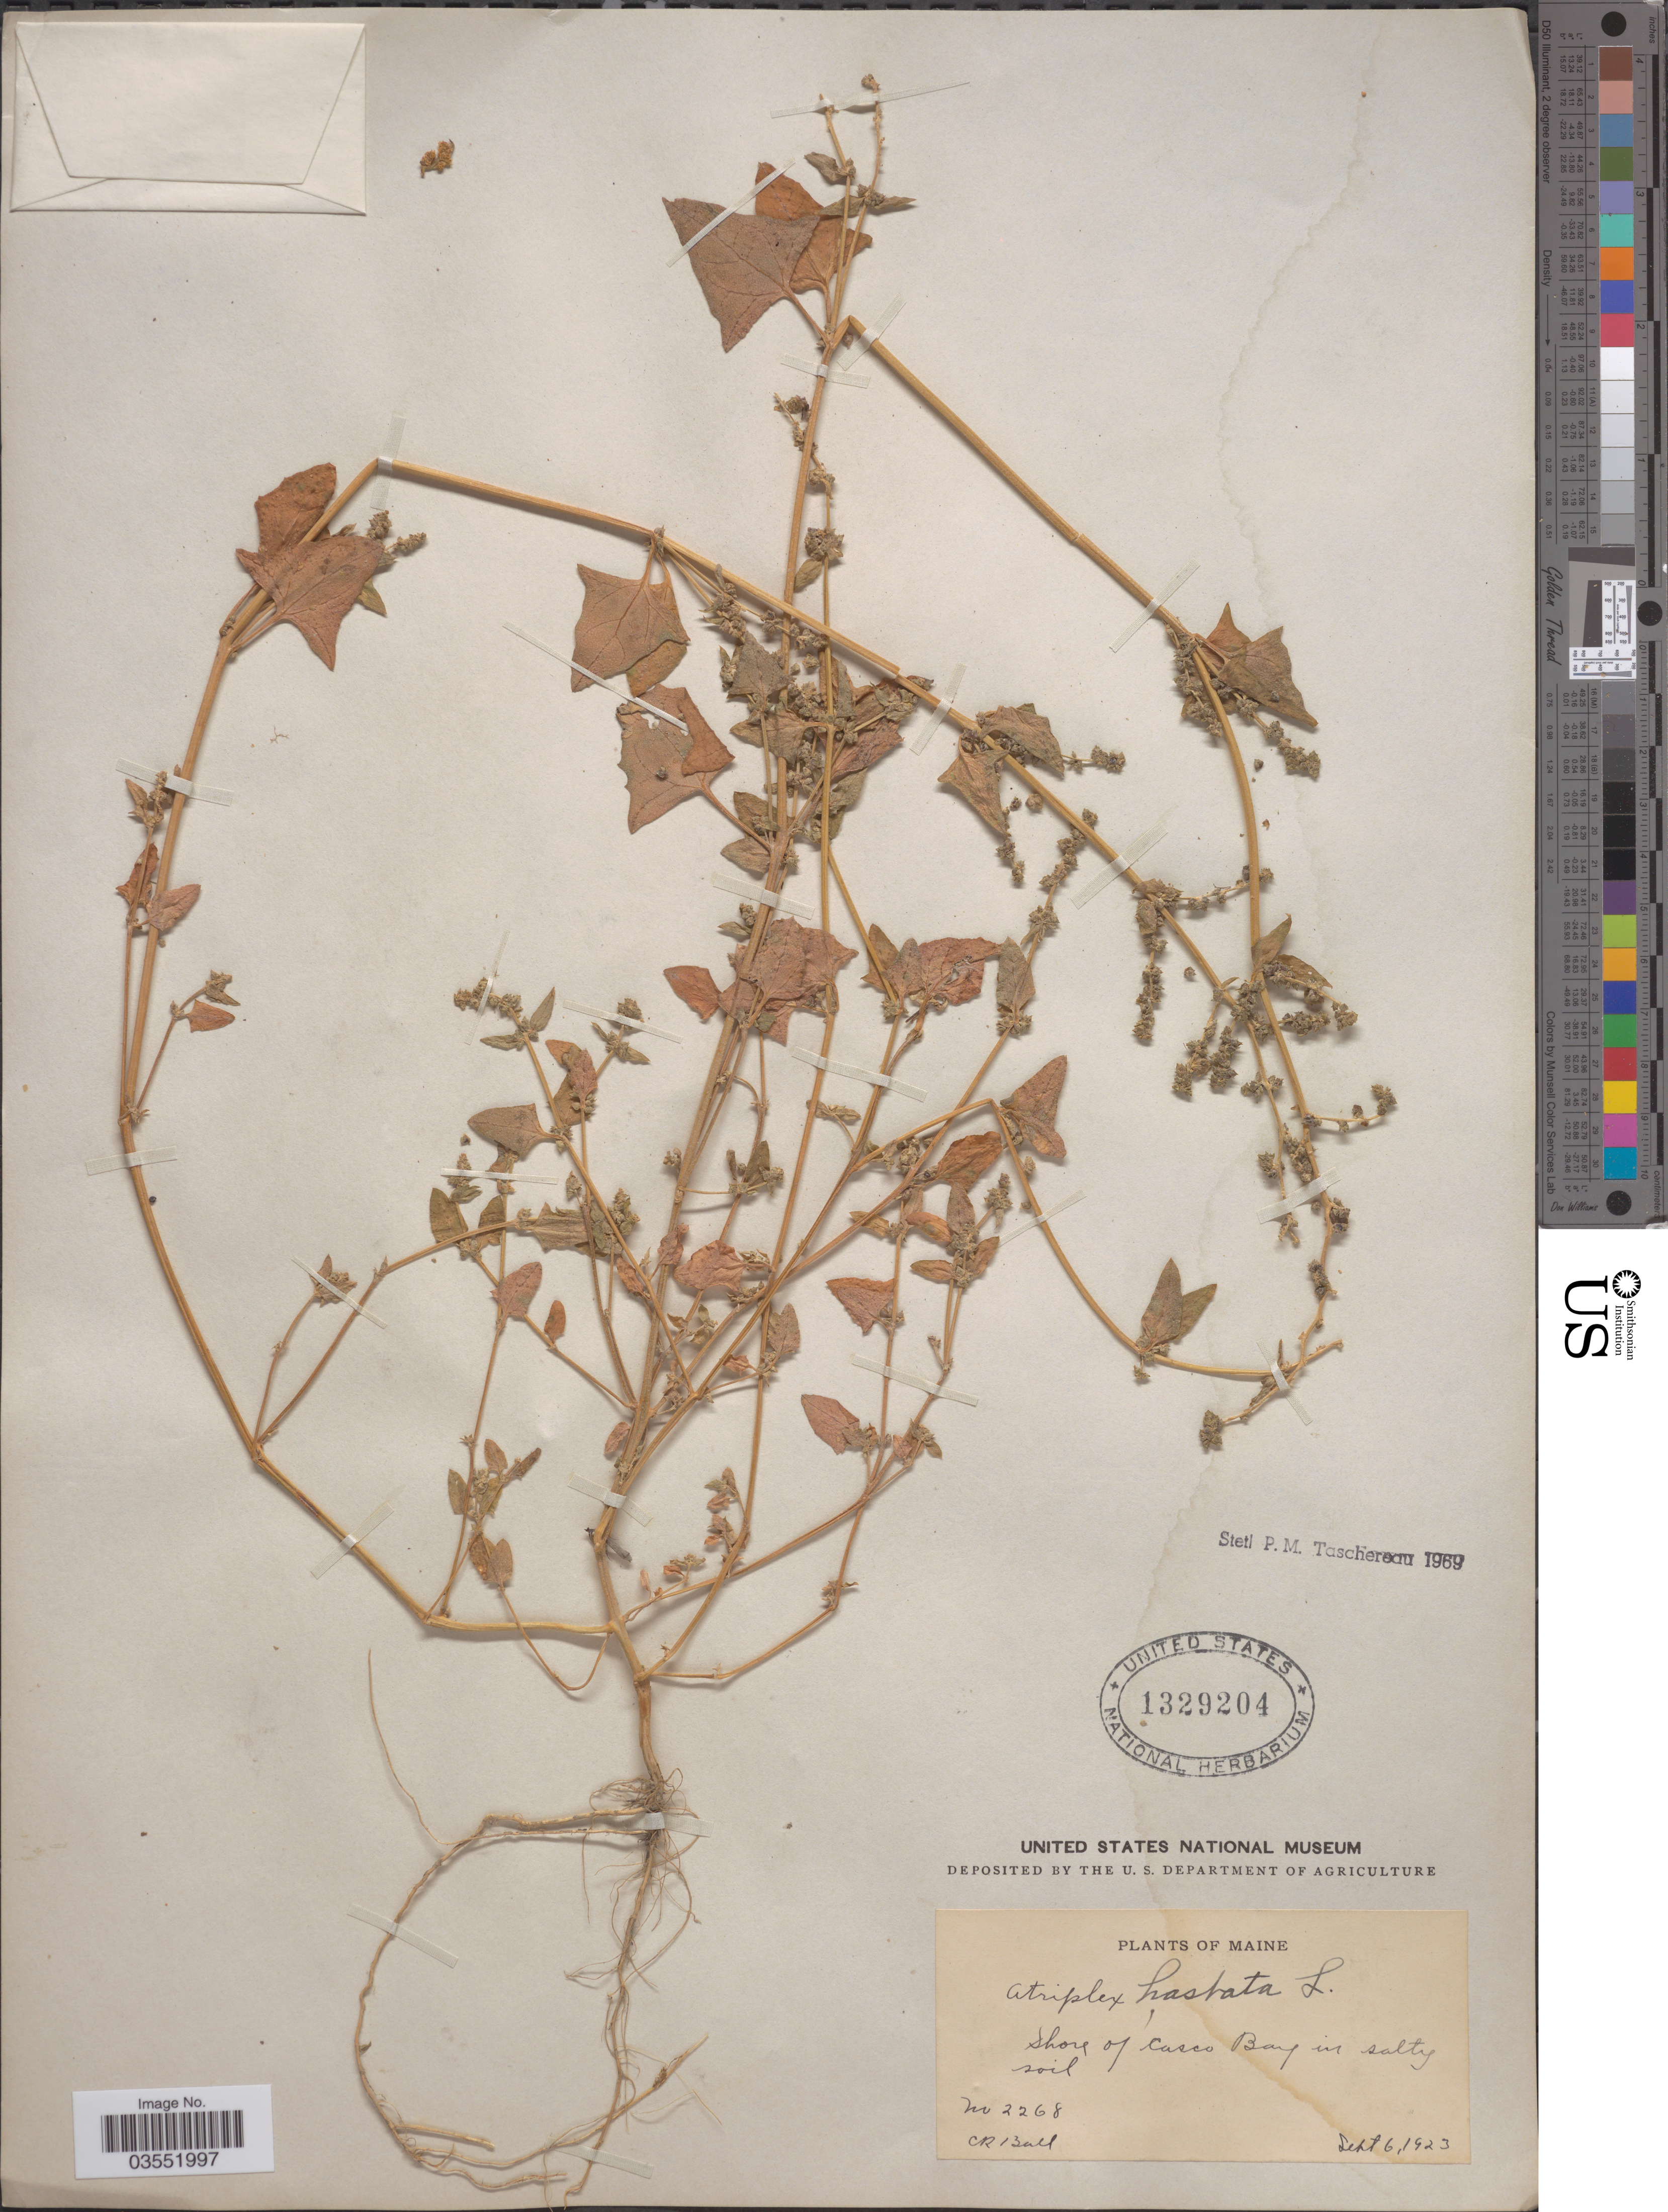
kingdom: Plantae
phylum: Tracheophyta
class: Magnoliopsida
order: Caryophyllales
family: Amaranthaceae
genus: Atriplex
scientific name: Atriplex hastata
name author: L.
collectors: C. R. Ball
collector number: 2268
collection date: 1923-09-06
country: United States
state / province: Maine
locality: Shore of Casco Bay in salty soil.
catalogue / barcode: US 1329204